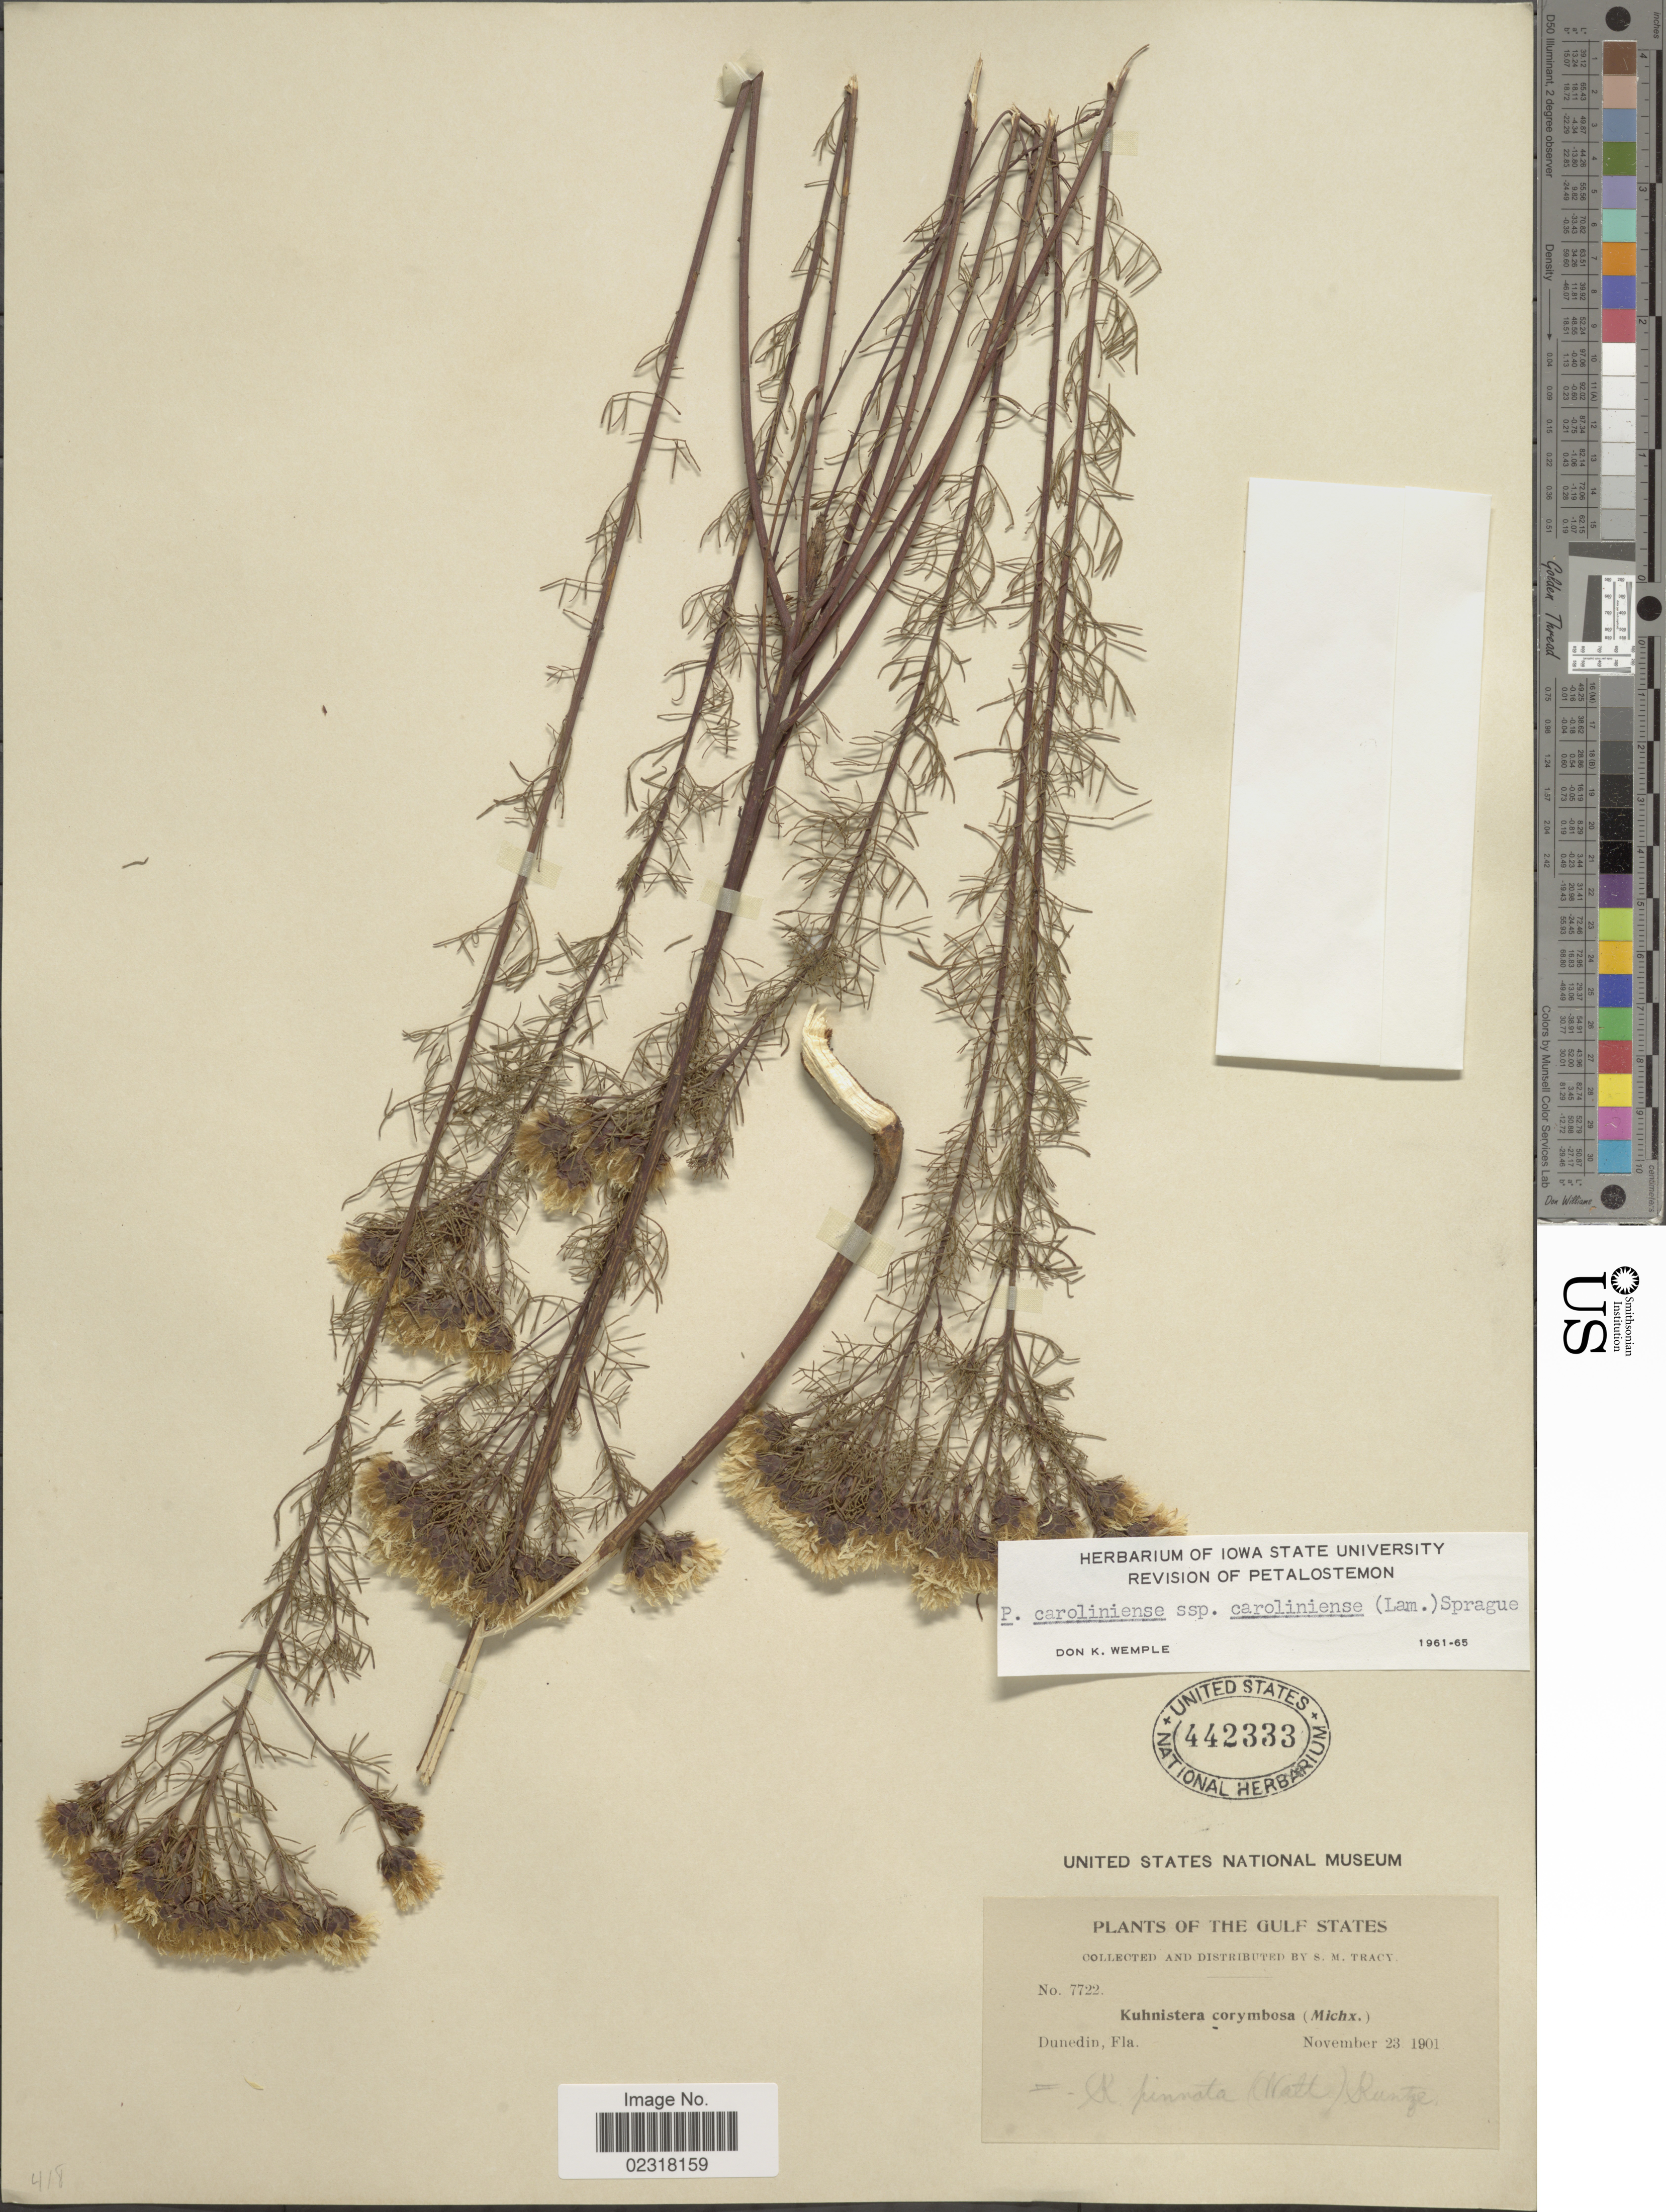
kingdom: Plantae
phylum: Tracheophyta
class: Magnoliopsida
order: Fabales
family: Fabaceae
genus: Dalea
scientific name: Dalea pinnata var. pinnata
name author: (J.F. Gmel.) Barneby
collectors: S. M. Tracy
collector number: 7722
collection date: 1901-11-23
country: United States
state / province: Florida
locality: The Gulf States, Dunedio.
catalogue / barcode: US 442333